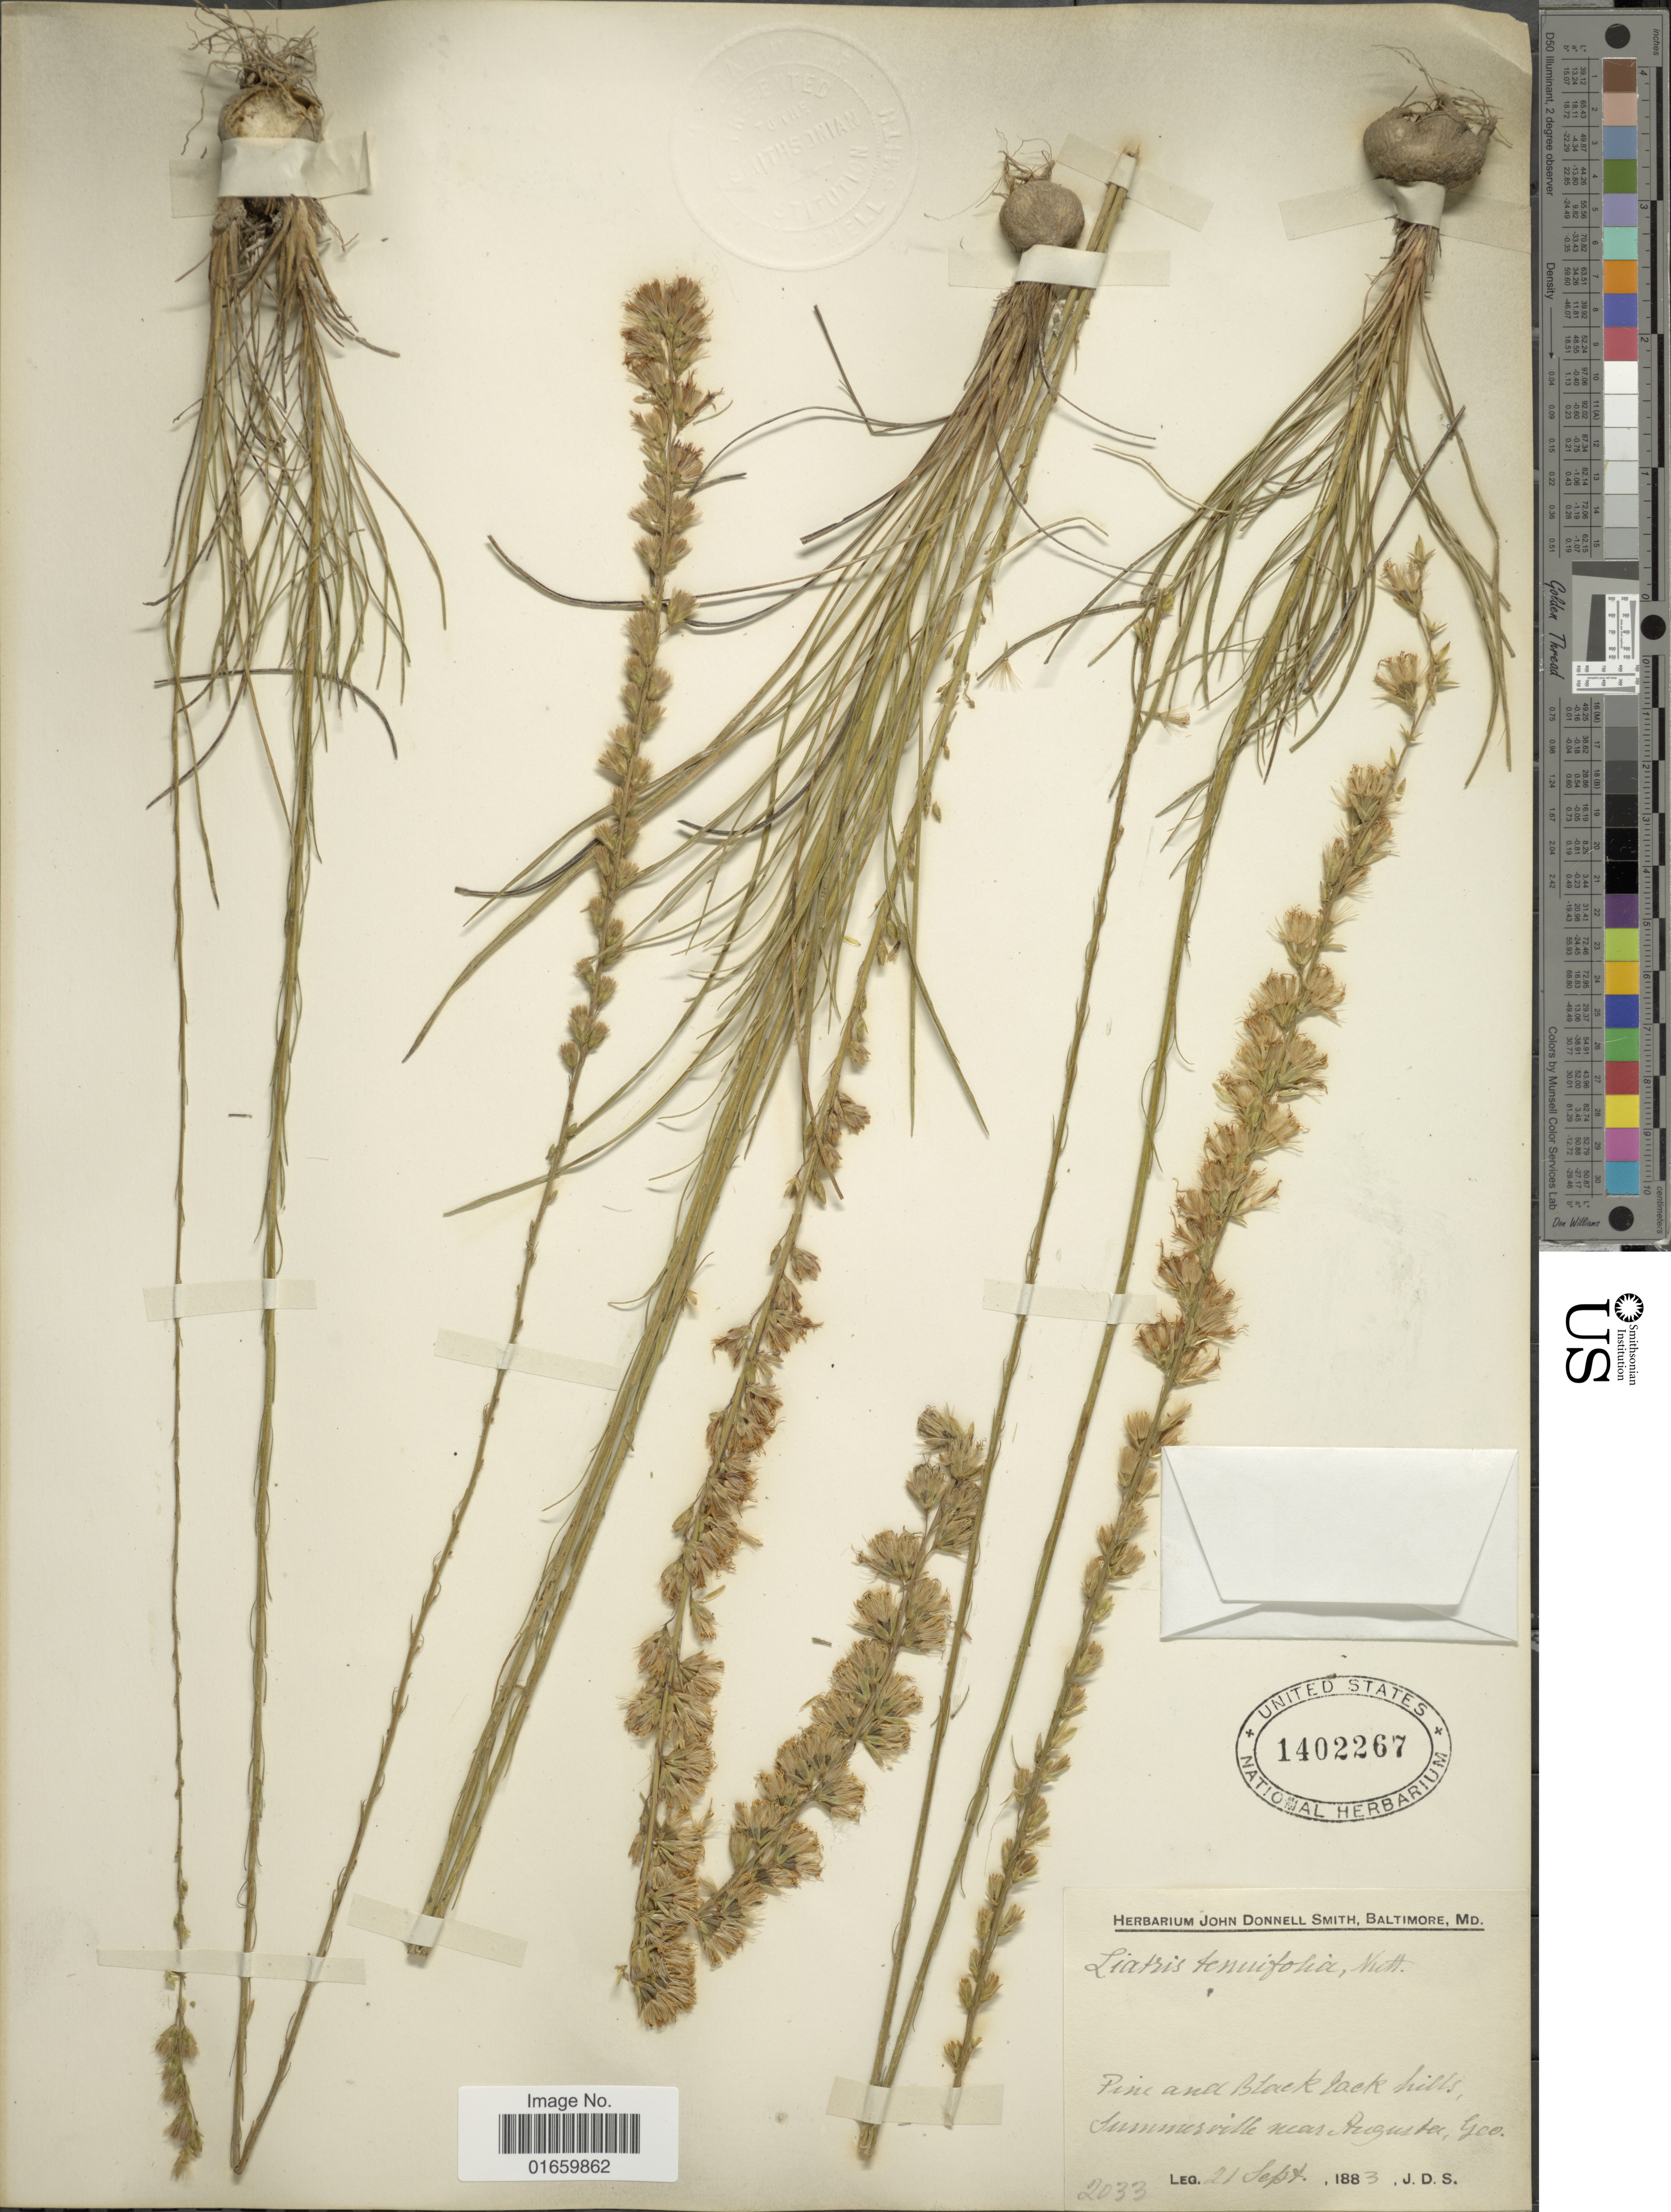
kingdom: Plantae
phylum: Tracheophyta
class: Magnoliopsida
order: Asterales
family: Asteraceae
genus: Liatris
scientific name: Liatris tenuifolia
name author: Nutt.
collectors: J. Donnell Smith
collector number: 2033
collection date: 1883-09-21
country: United States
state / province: Georgia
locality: Summersville near Augusta, Geo.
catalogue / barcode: US 1402267